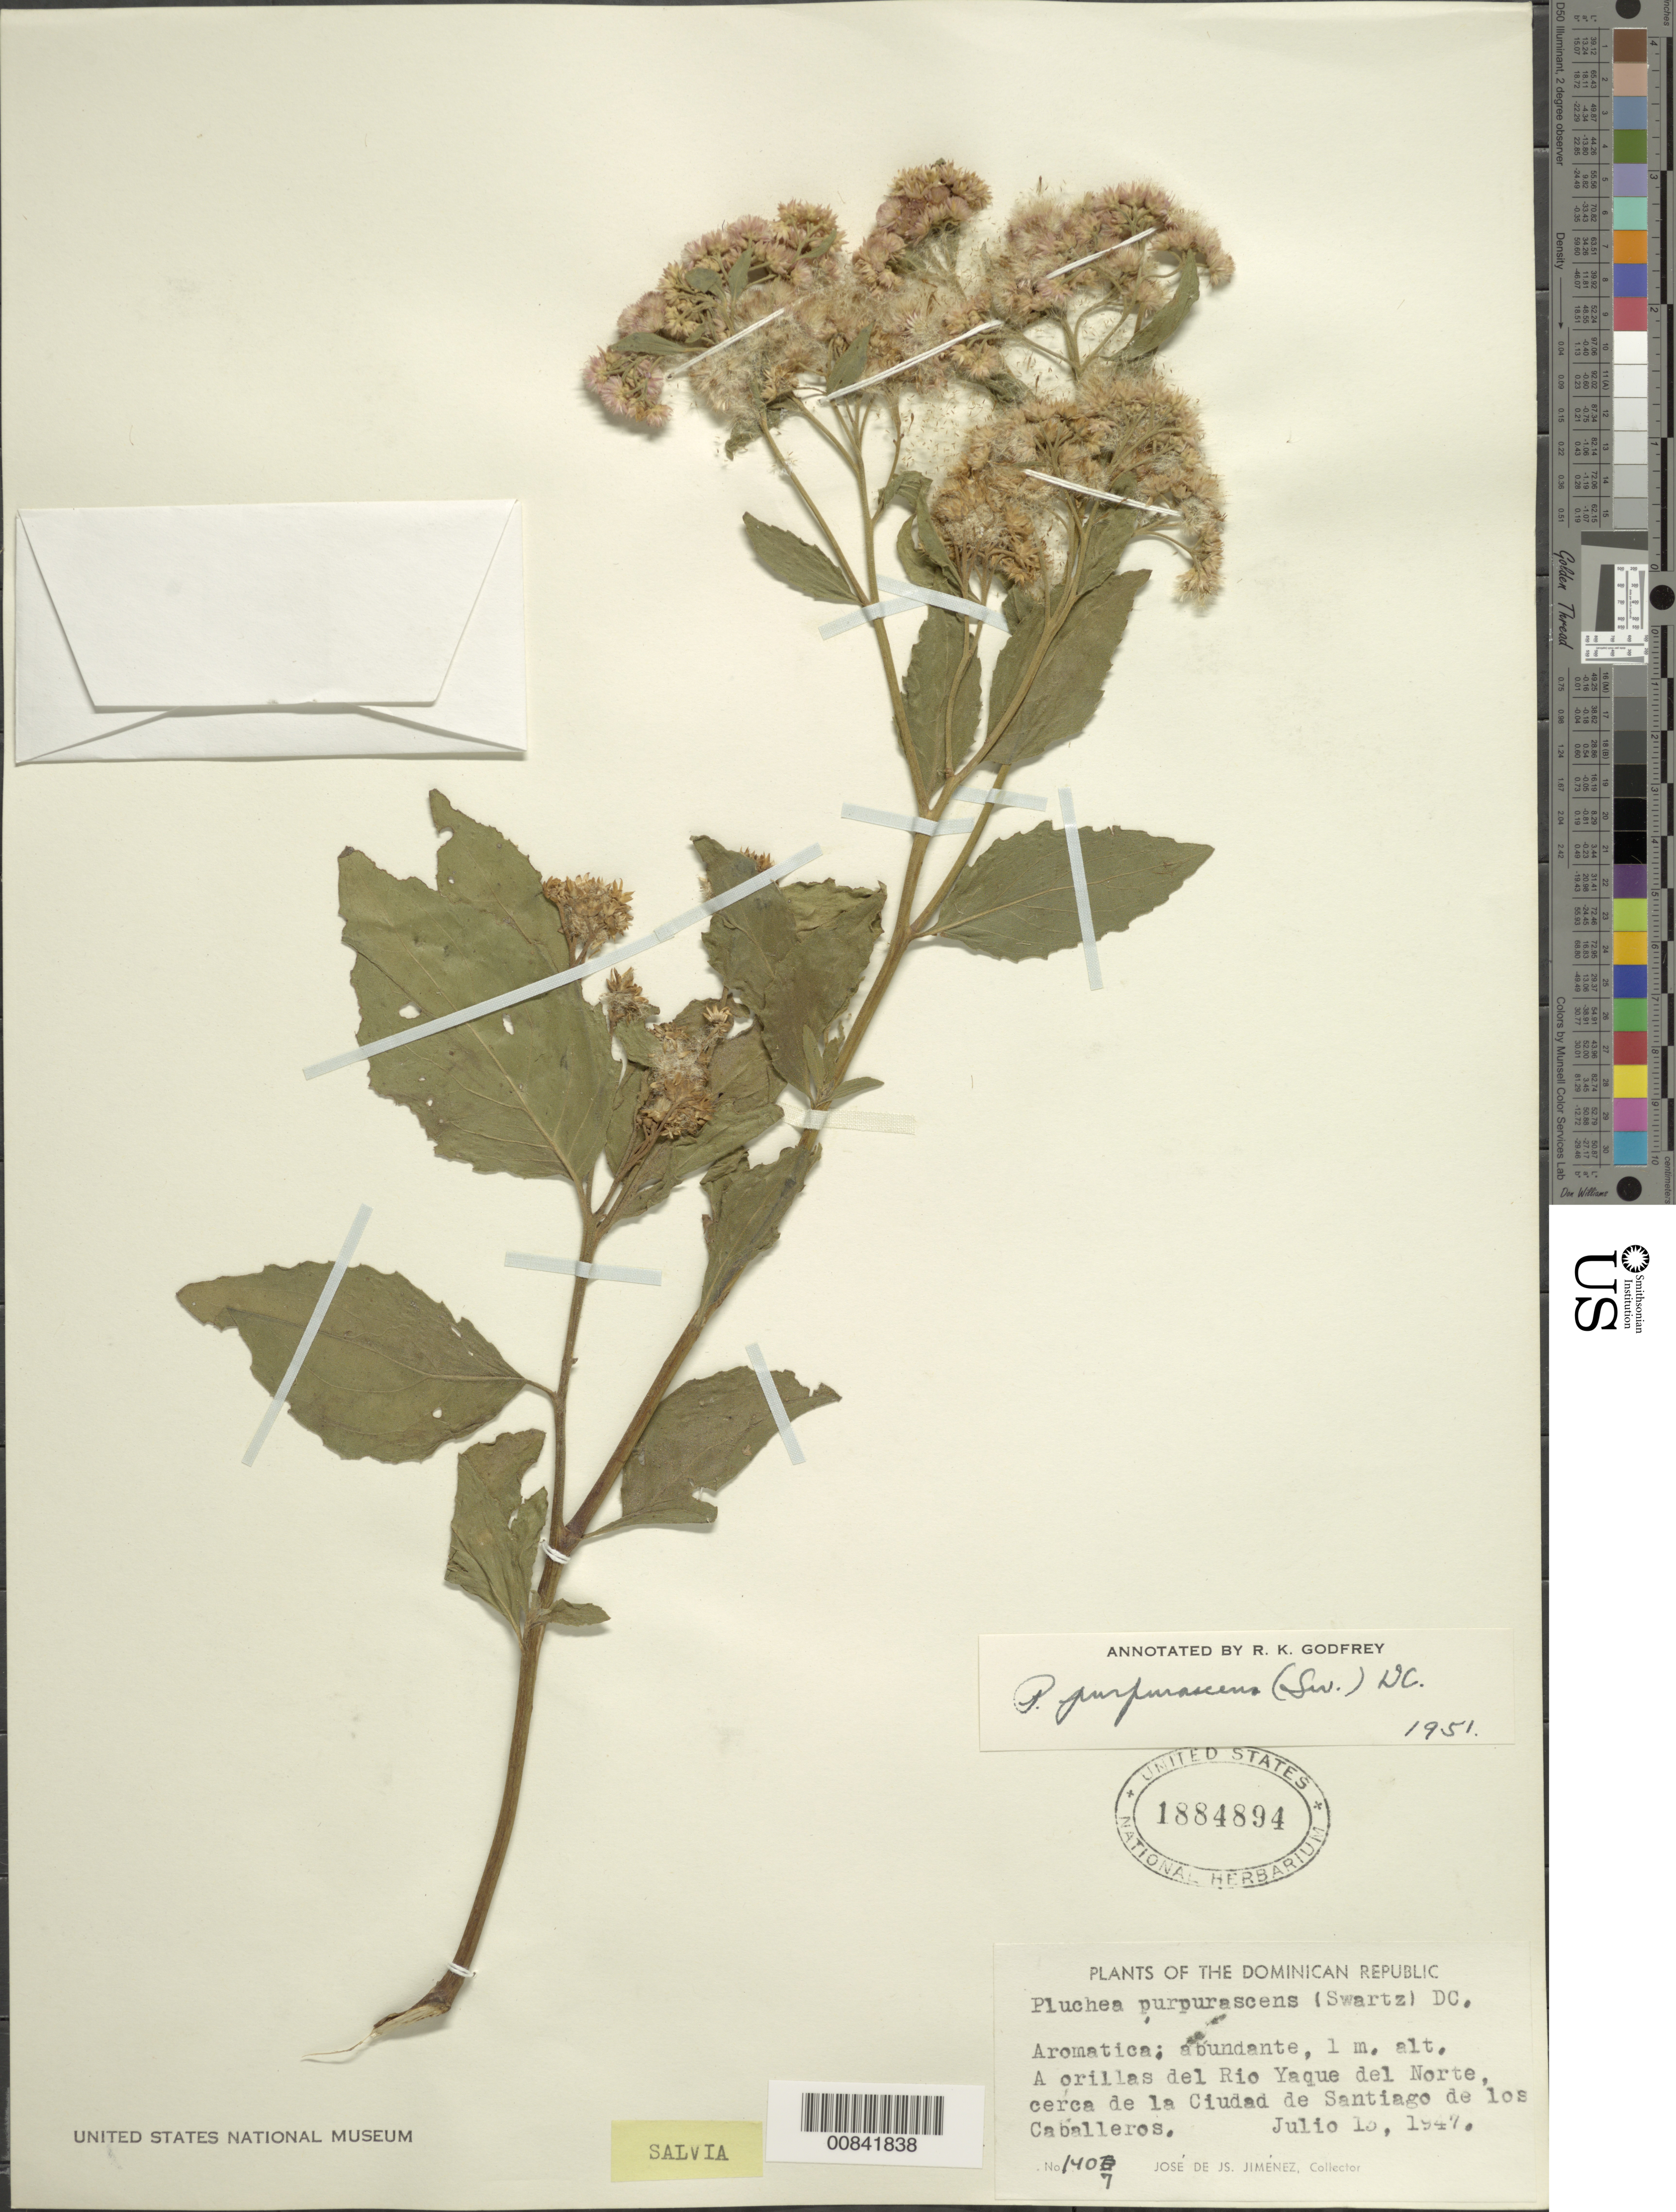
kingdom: Plantae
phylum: Tracheophyta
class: Magnoliopsida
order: Asterales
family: Asteraceae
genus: Pluchea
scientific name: Pluchea odorata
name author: (L.) Cass.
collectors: J. J. Jiménez Almonte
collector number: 1407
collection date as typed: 13 Jul 1947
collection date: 1947-07-13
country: Dominican Republic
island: Hispaniola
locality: Rio Yaque del Norte, cerca de la ciudad de Santiago de los Caballeros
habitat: A orillas del rio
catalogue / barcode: US 1884894